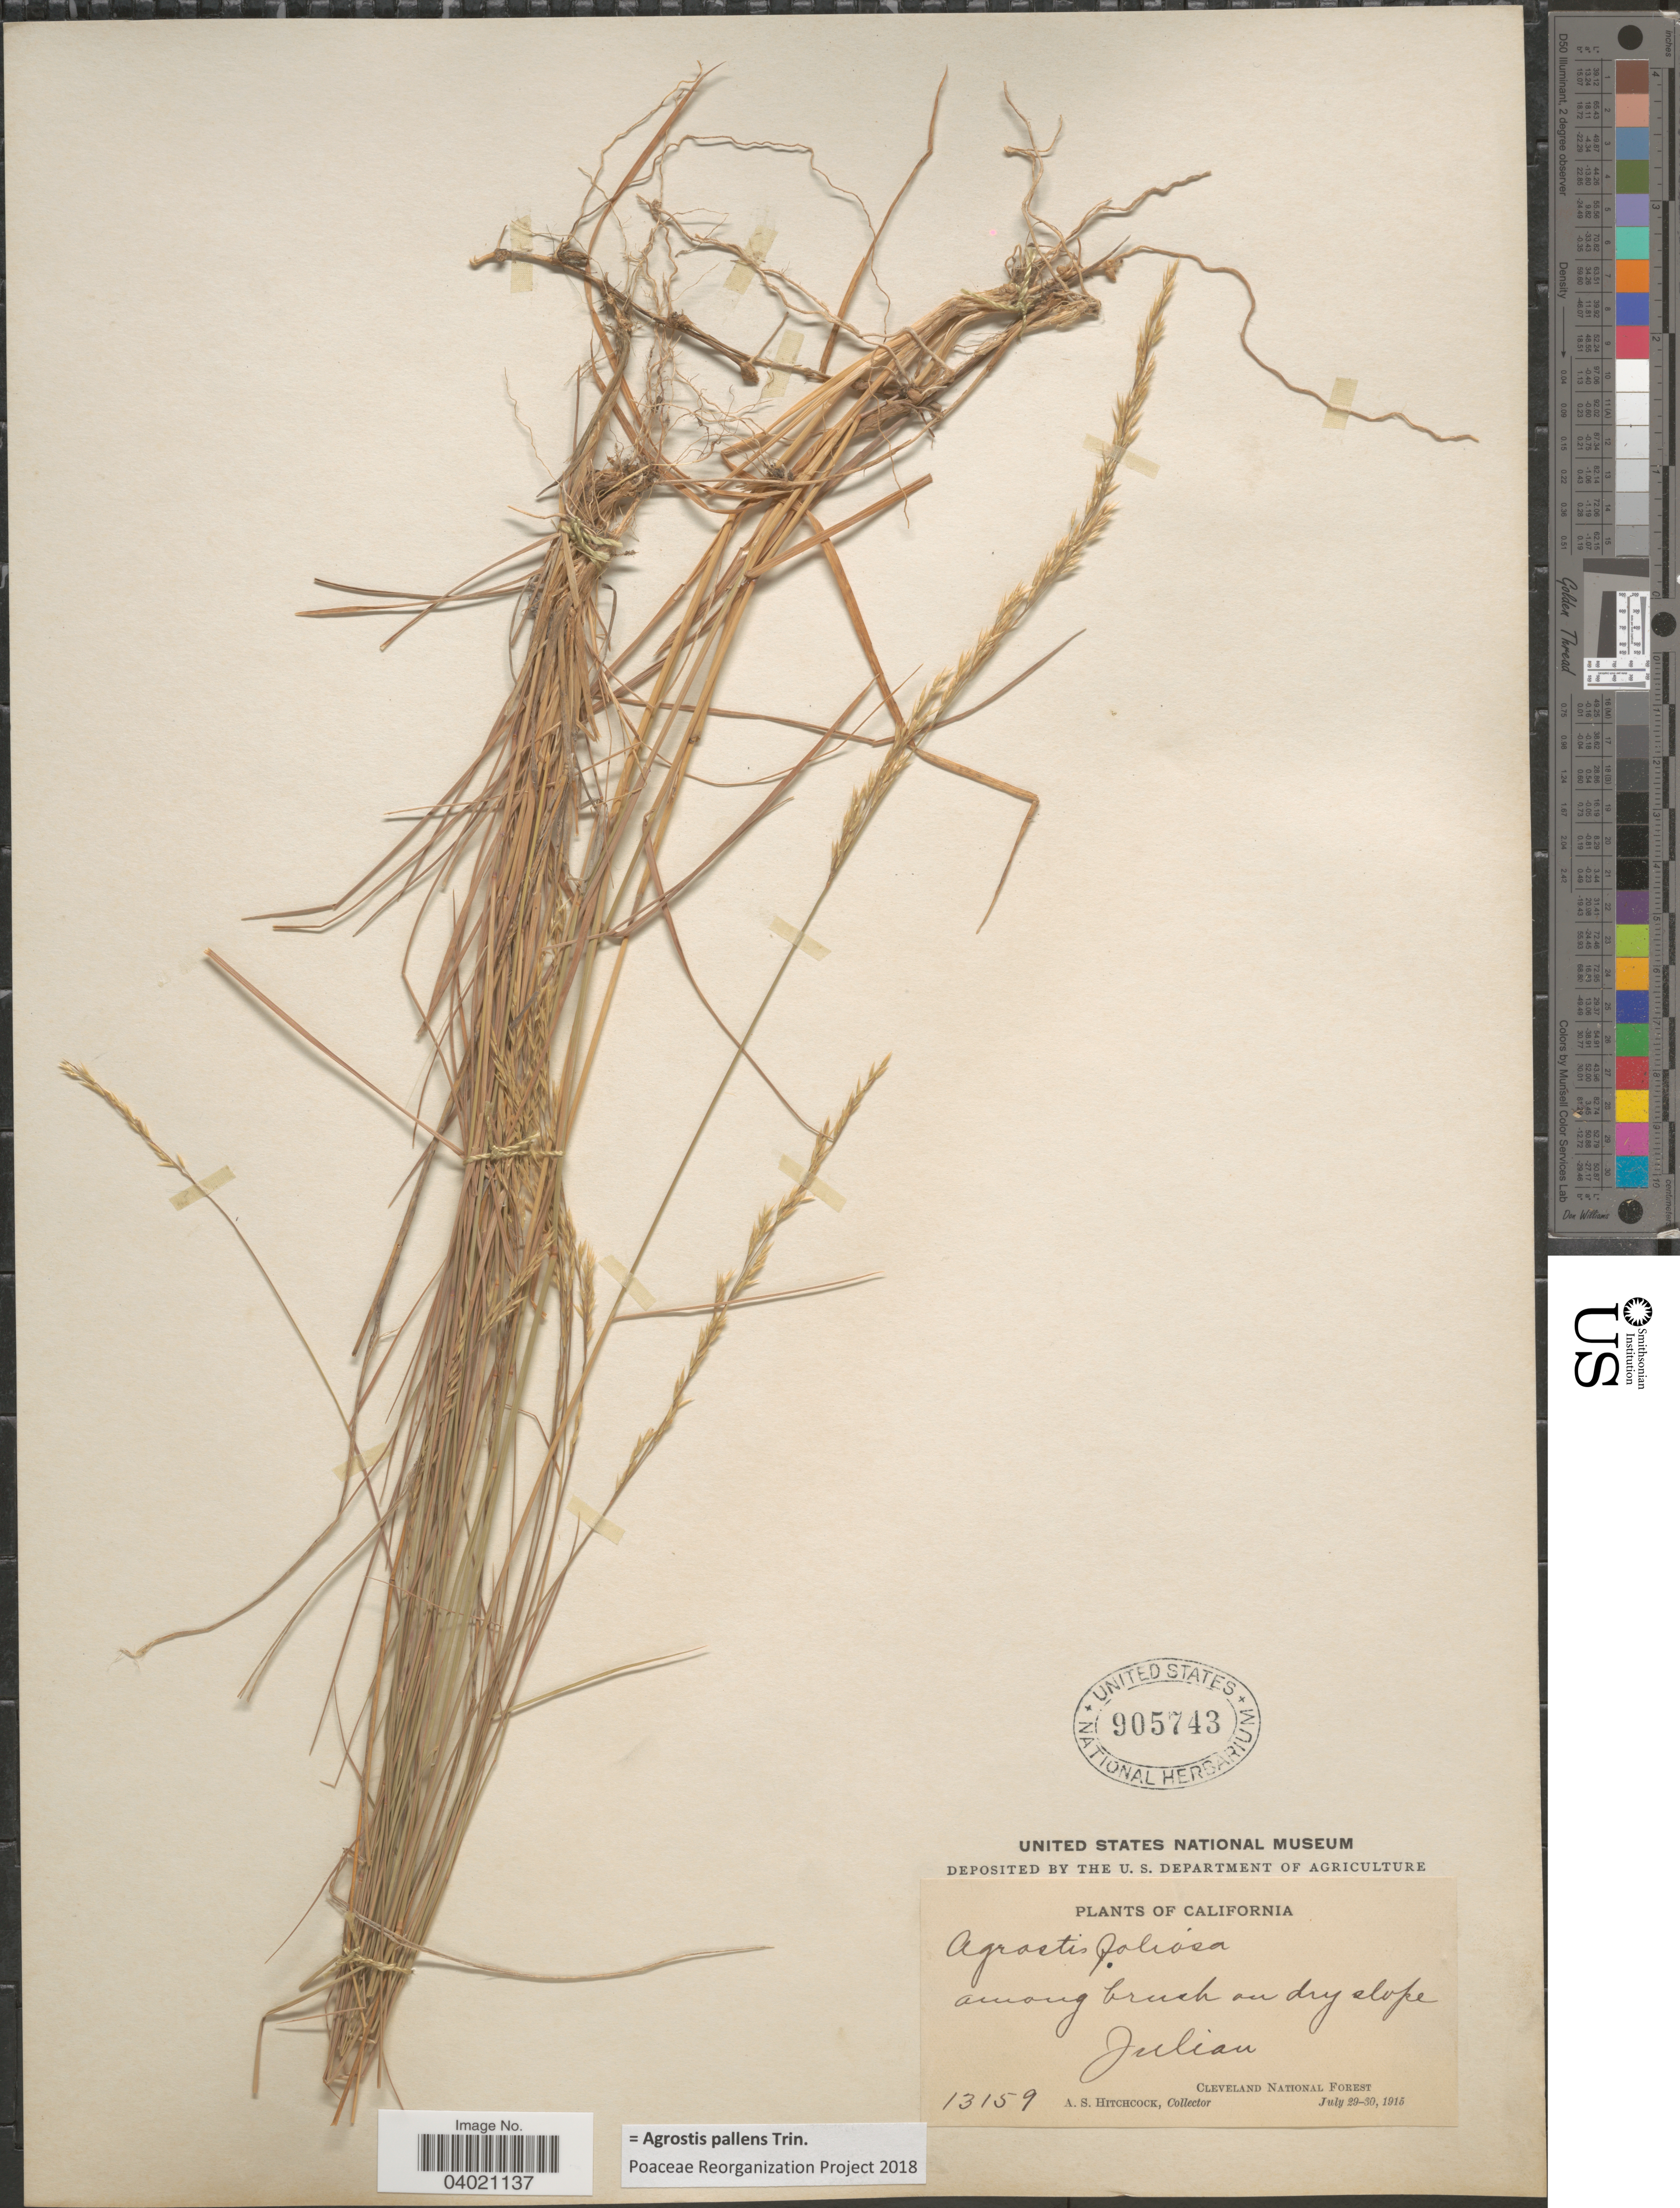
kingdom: Plantae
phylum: Tracheophyta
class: Liliopsida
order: Poales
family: Poaceae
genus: Agrostis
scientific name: Agrostis pallens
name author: Trin.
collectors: A. S. Hitchcock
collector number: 13159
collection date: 1915-07-29/1915-07-30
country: United States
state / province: California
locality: Julian. Cleveland National Forest.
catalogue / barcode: US 905743